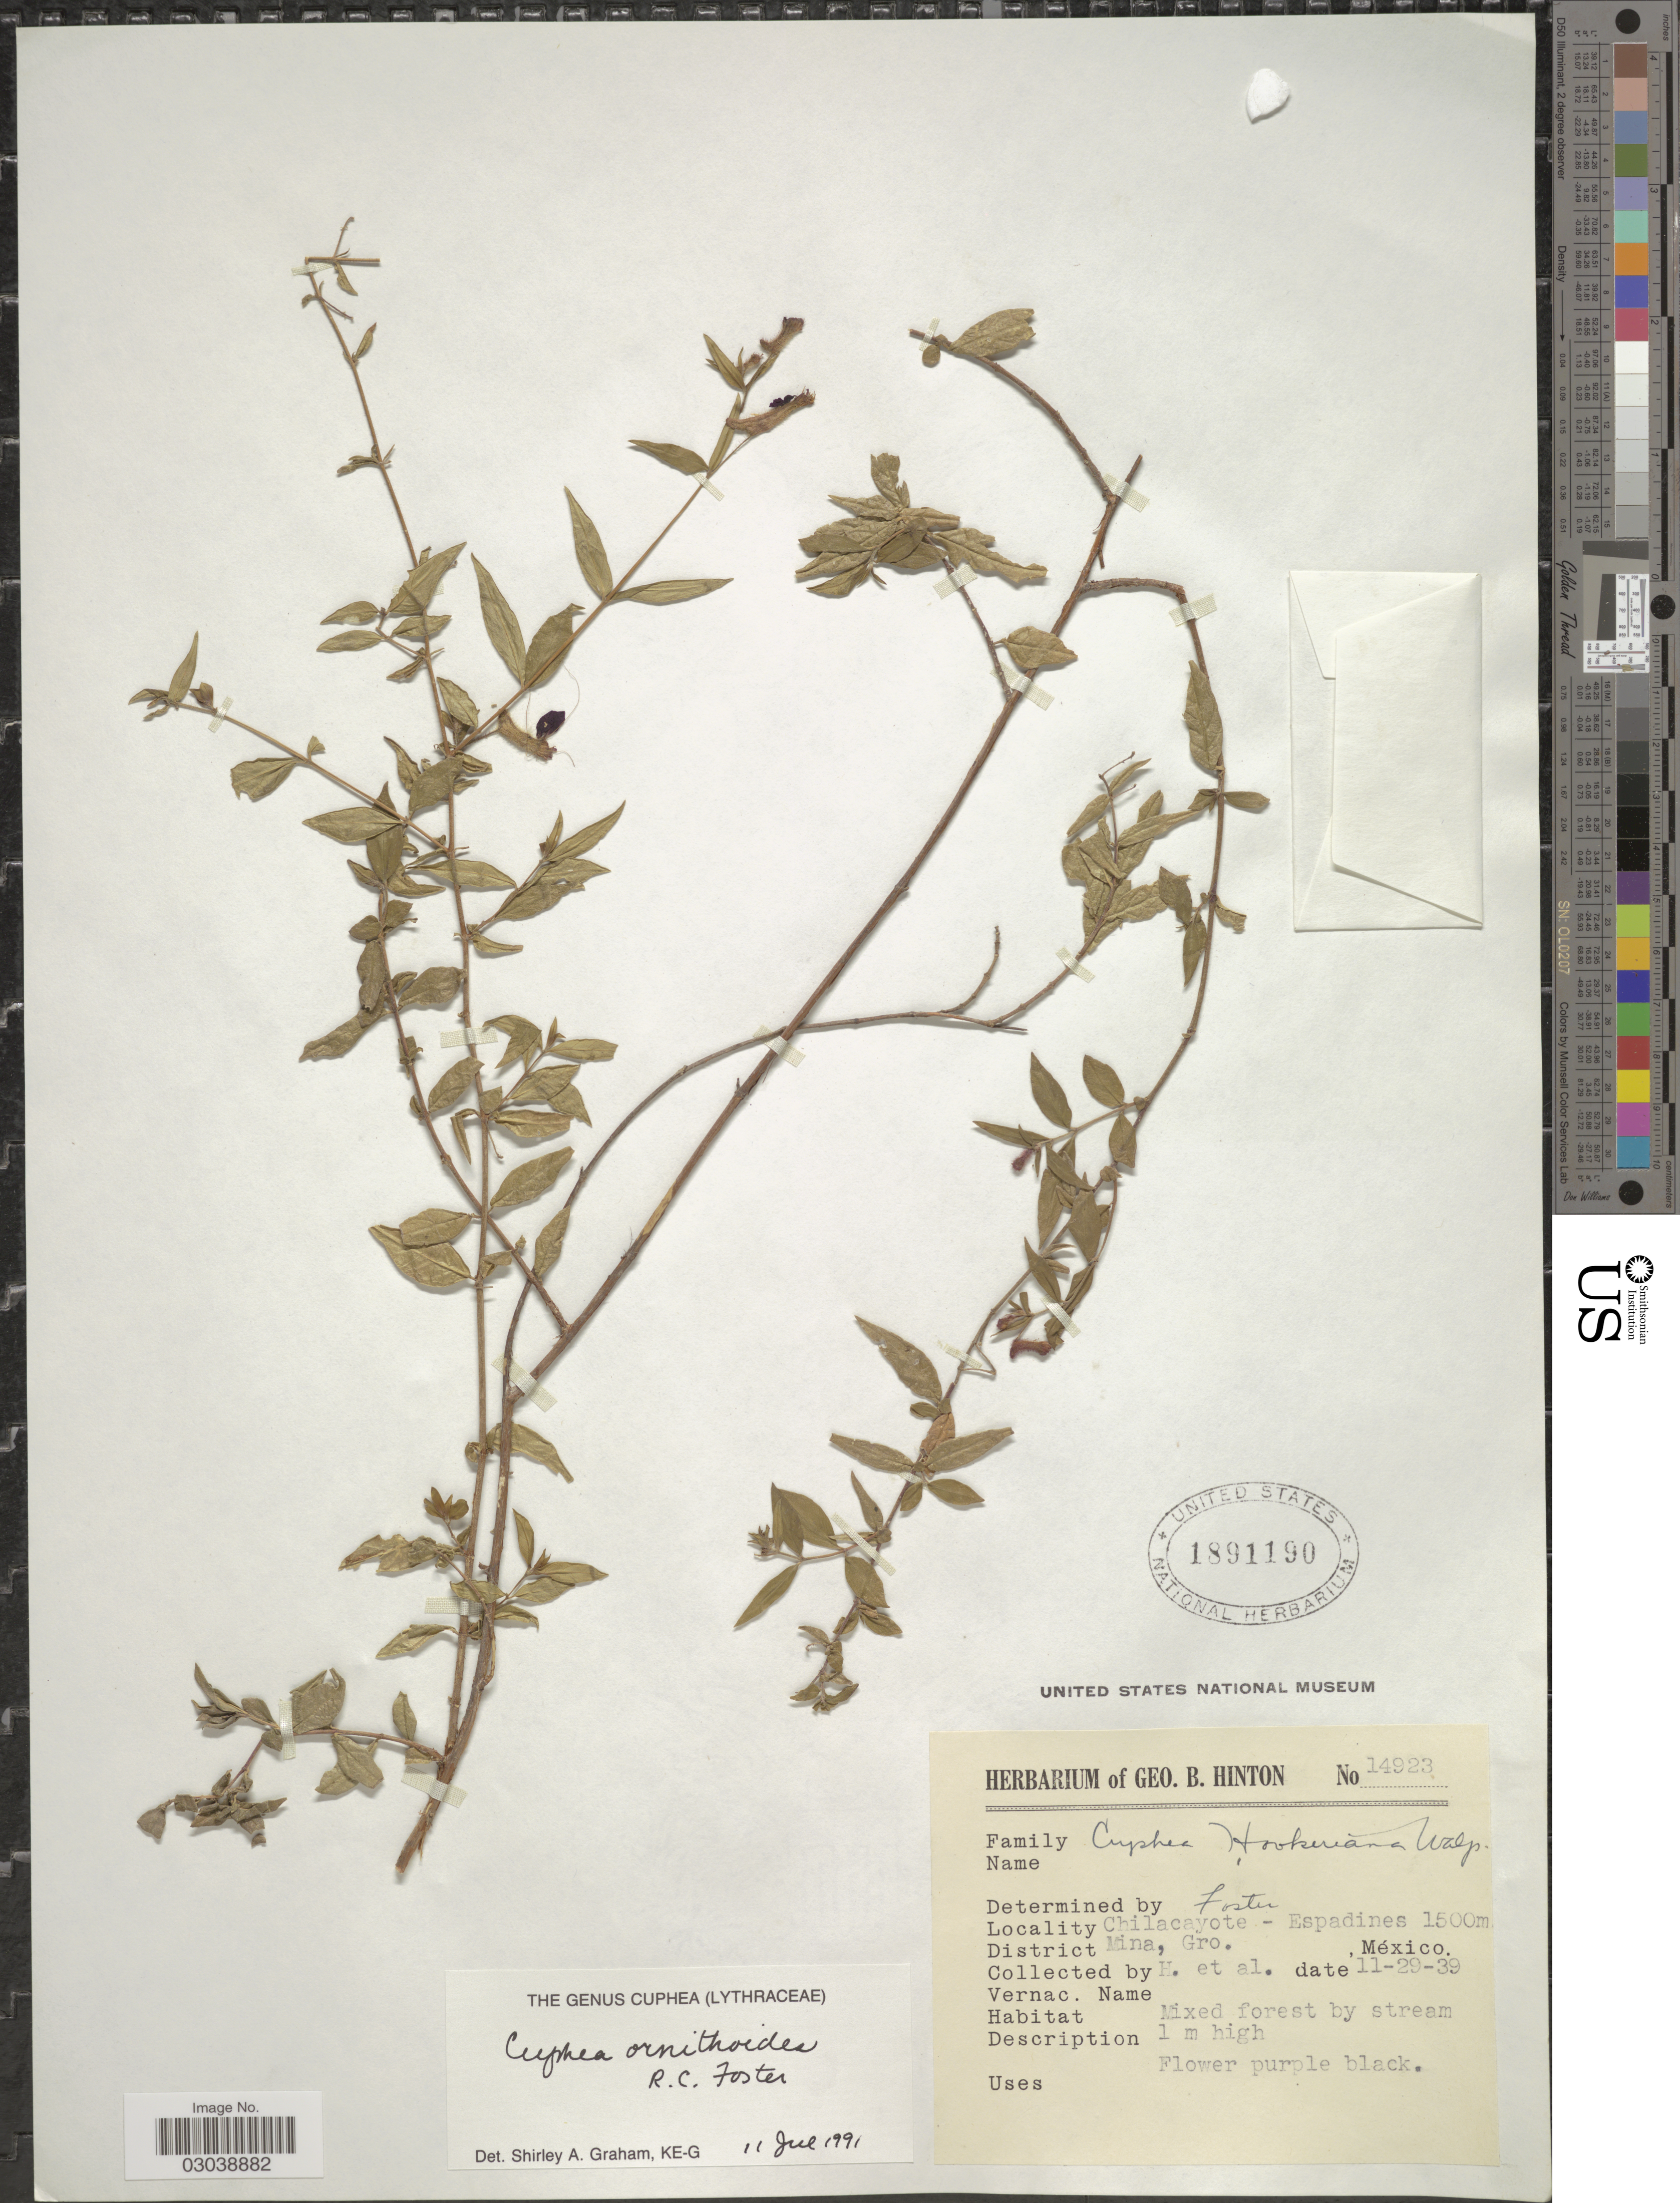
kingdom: Plantae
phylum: Tracheophyta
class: Magnoliopsida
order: Myrtales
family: Lythraceae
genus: Cuphea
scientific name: Cuphea ornithoides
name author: R.C. Foster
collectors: G. B. Hinton & et al.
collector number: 14923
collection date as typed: Transcribed d/m/y: 29/11/39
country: Mexico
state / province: Guerrero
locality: Chilacayote - Espadines, District Mina.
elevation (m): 1500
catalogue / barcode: US 1891190